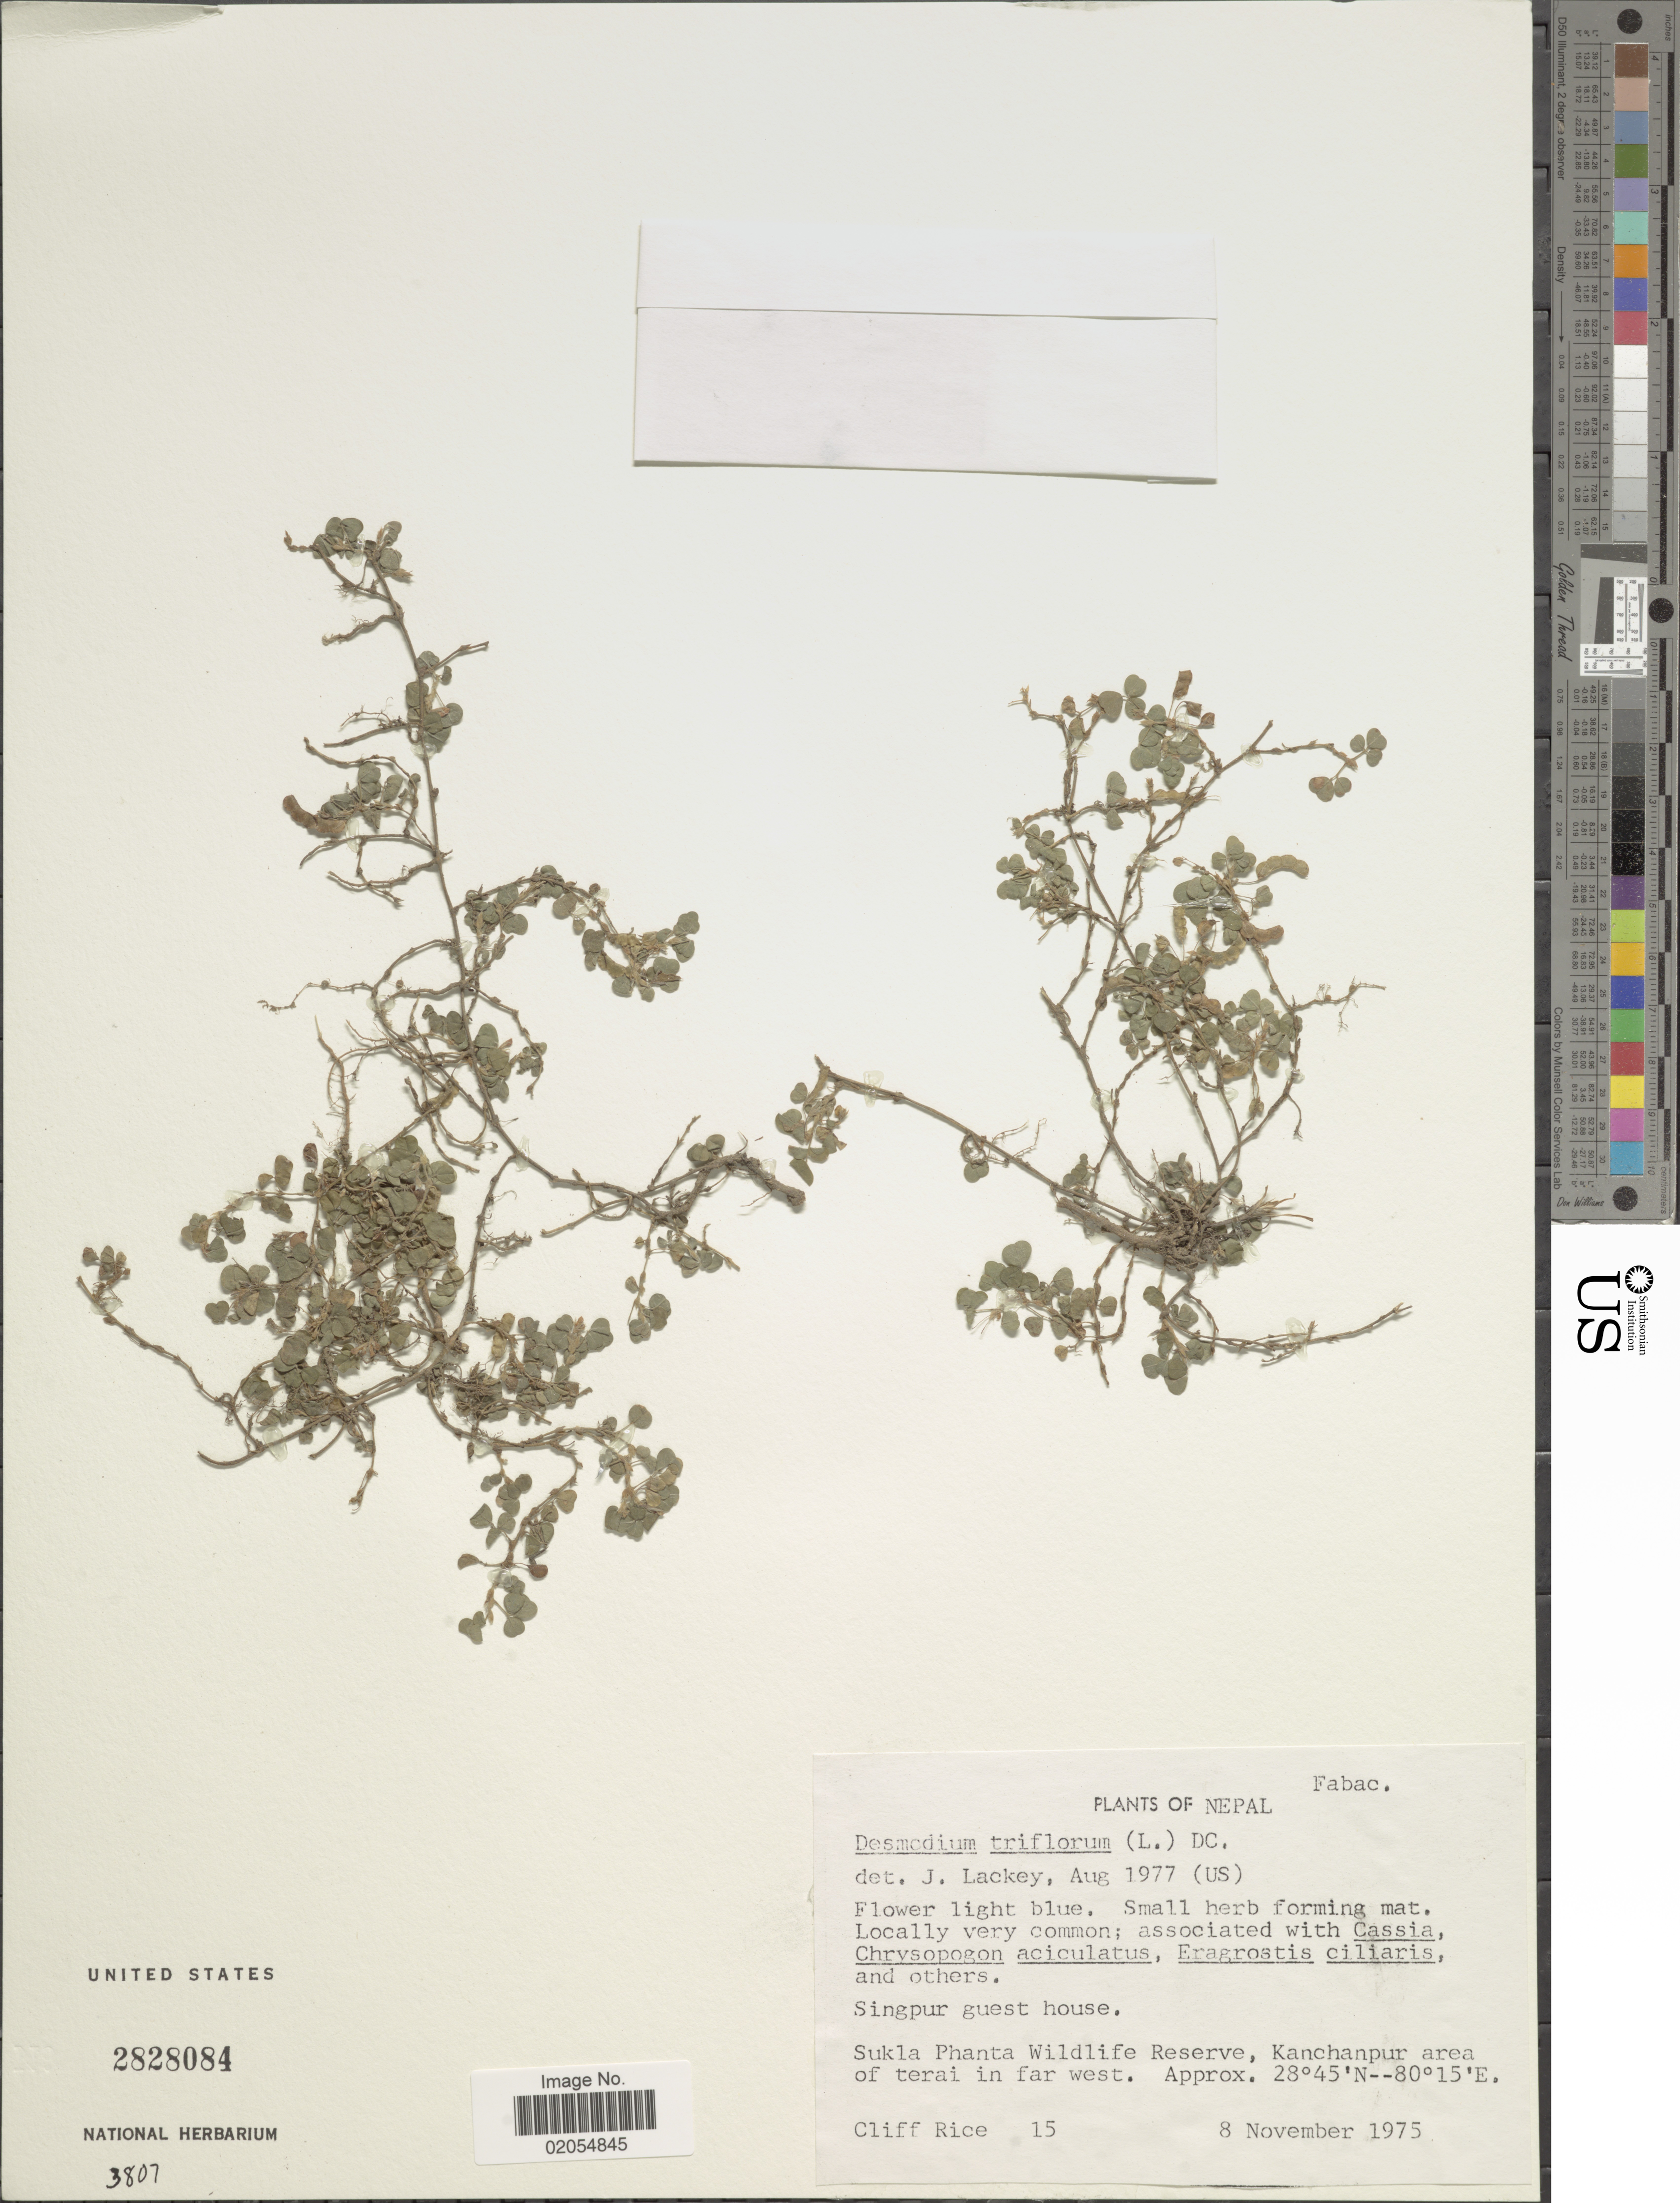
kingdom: Plantae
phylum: Tracheophyta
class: Magnoliopsida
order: Fabales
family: Fabaceae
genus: Grona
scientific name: Grona triflora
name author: (L.) H. Ohashi & K. Ohashi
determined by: Strong, Mark T., (BOT), Smithsonian Institution - National Museum of Natural History (UNITED STATES)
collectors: C. G. Rice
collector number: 15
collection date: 1975-11-08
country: Nepal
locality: Singpur guest house, Sukla Phanta Wildife Reserve, Kanchanpur area of terai in far west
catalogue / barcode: US 2828084